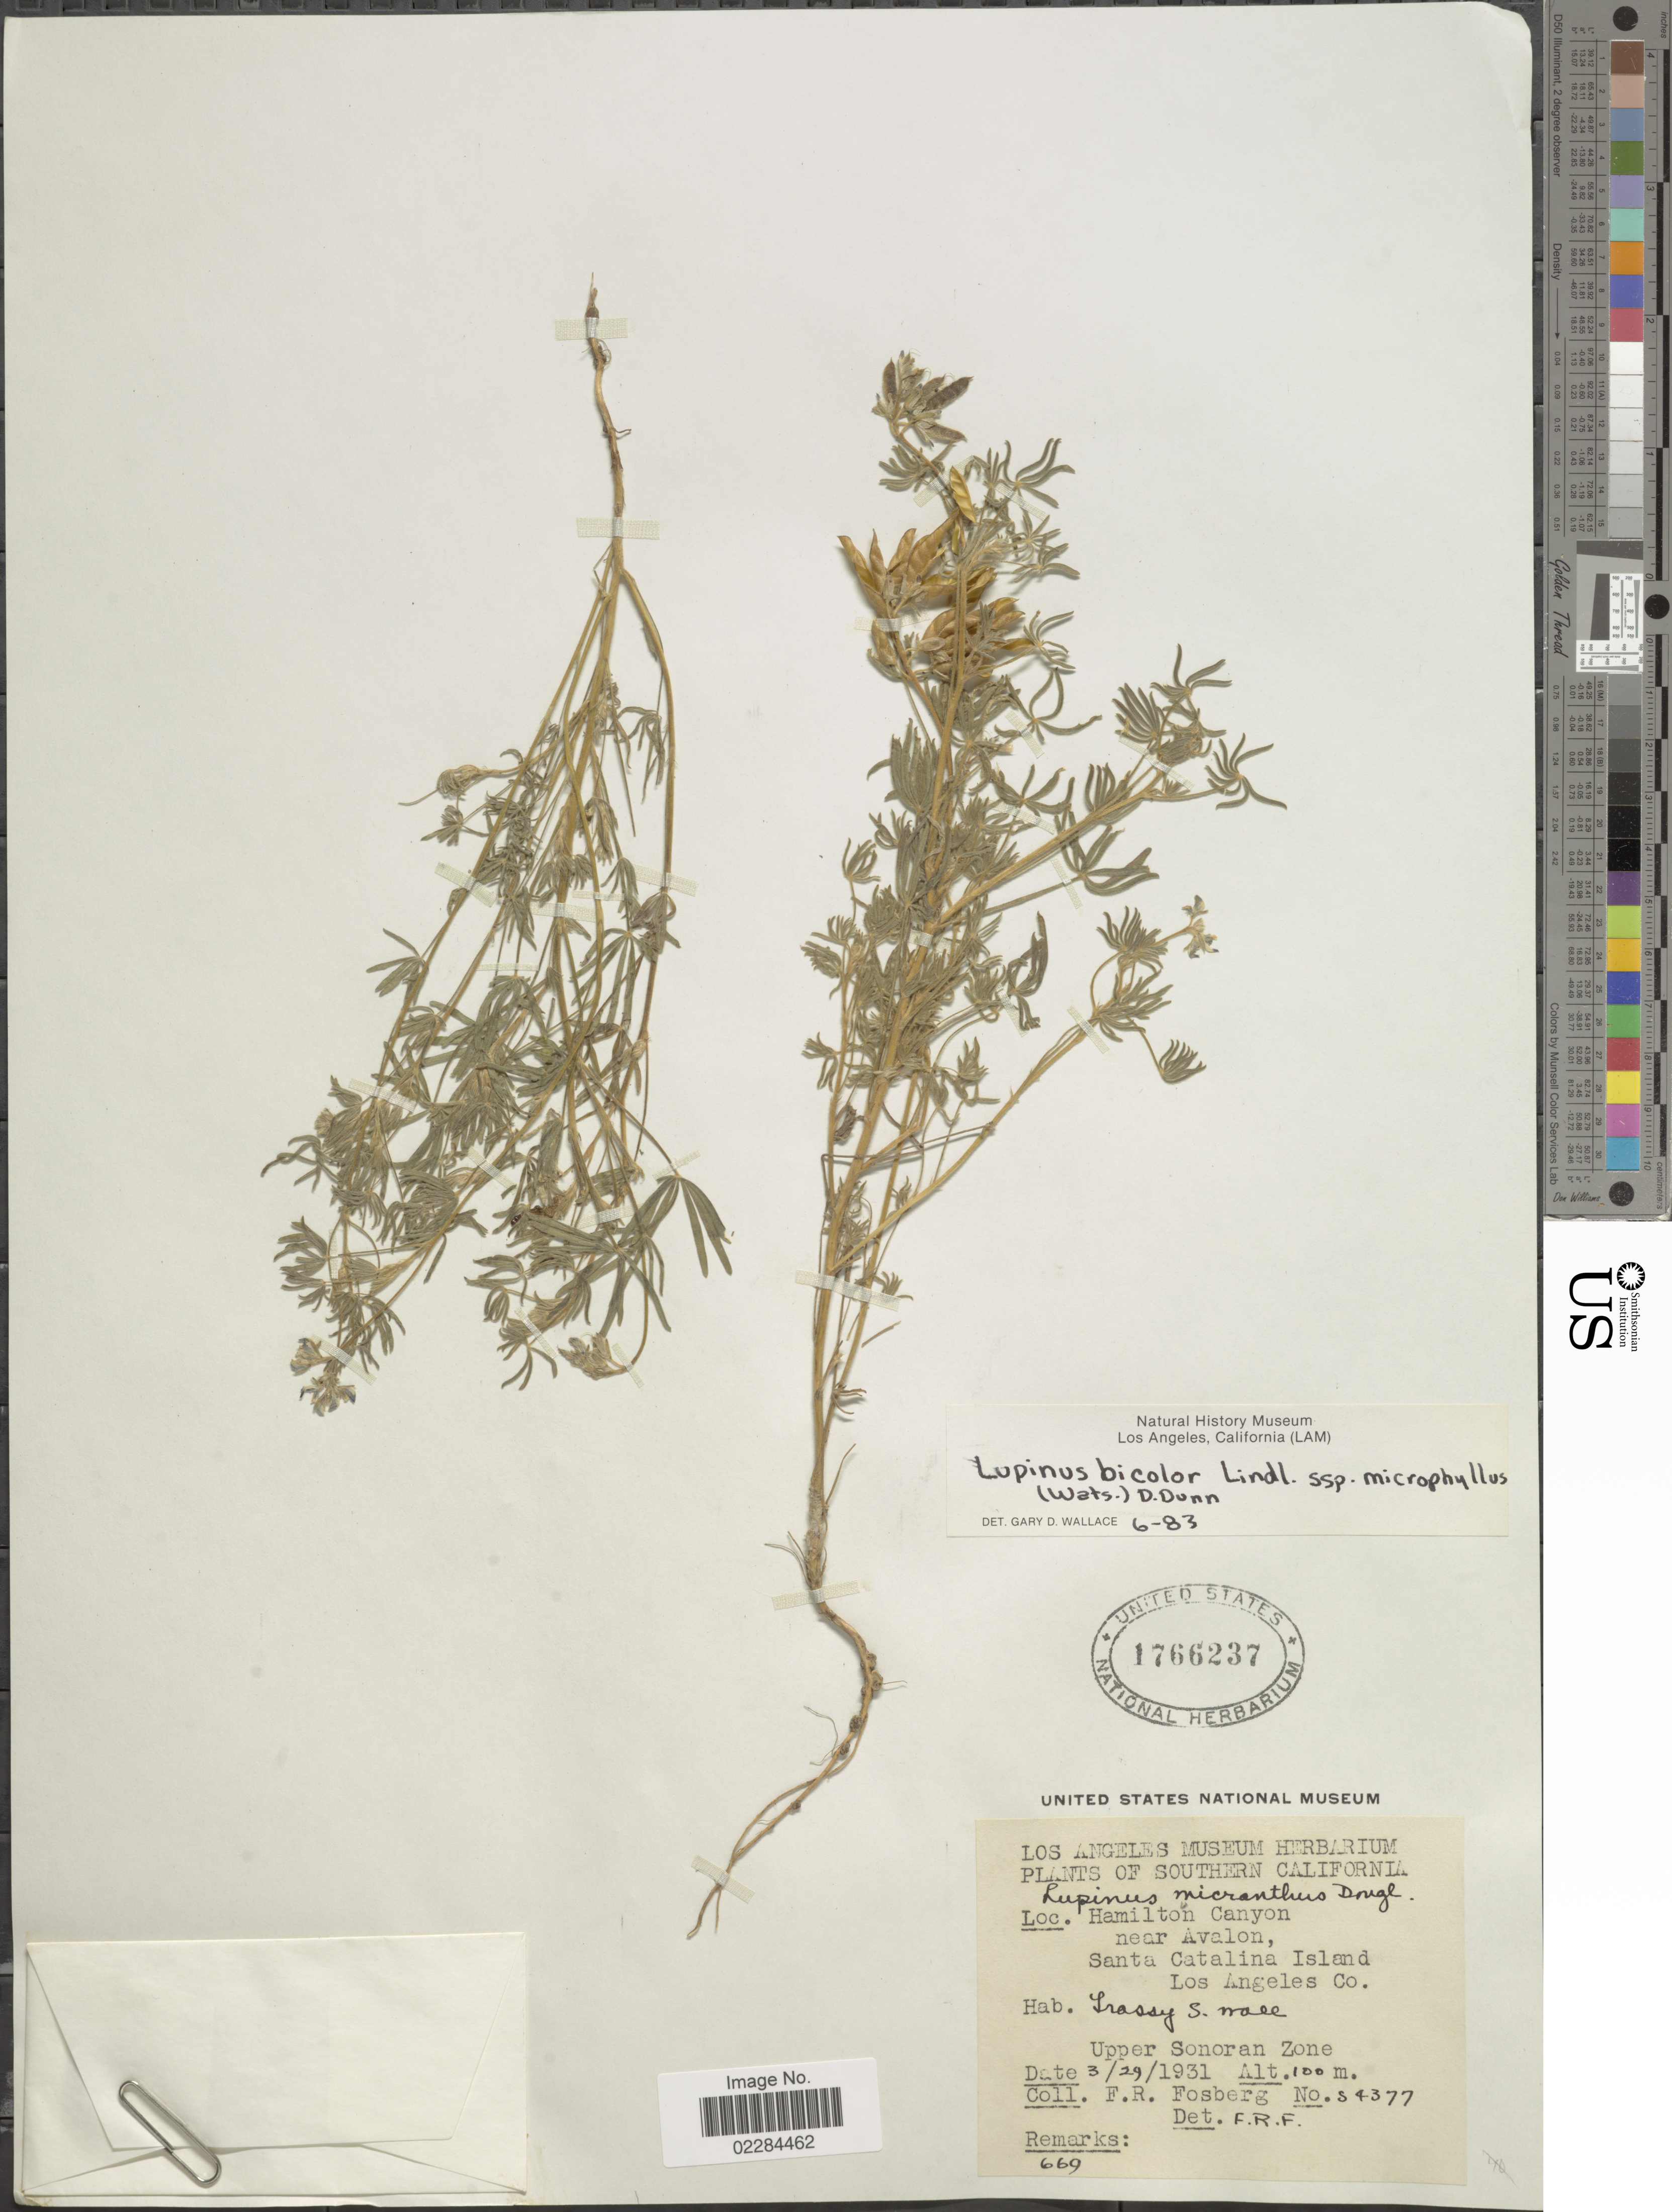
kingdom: Plantae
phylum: Tracheophyta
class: Magnoliopsida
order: Fabales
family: Fabaceae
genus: Lupinus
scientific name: Lupinus bicolor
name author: Lindl.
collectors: F. R. Fosberg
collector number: S4377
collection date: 1931-03-29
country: United States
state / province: California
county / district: Los Angeles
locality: Southern California. Hamilton Canyon near Avalon, Santa Catalina Island. Los Angeles Co.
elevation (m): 100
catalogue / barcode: US 1766237